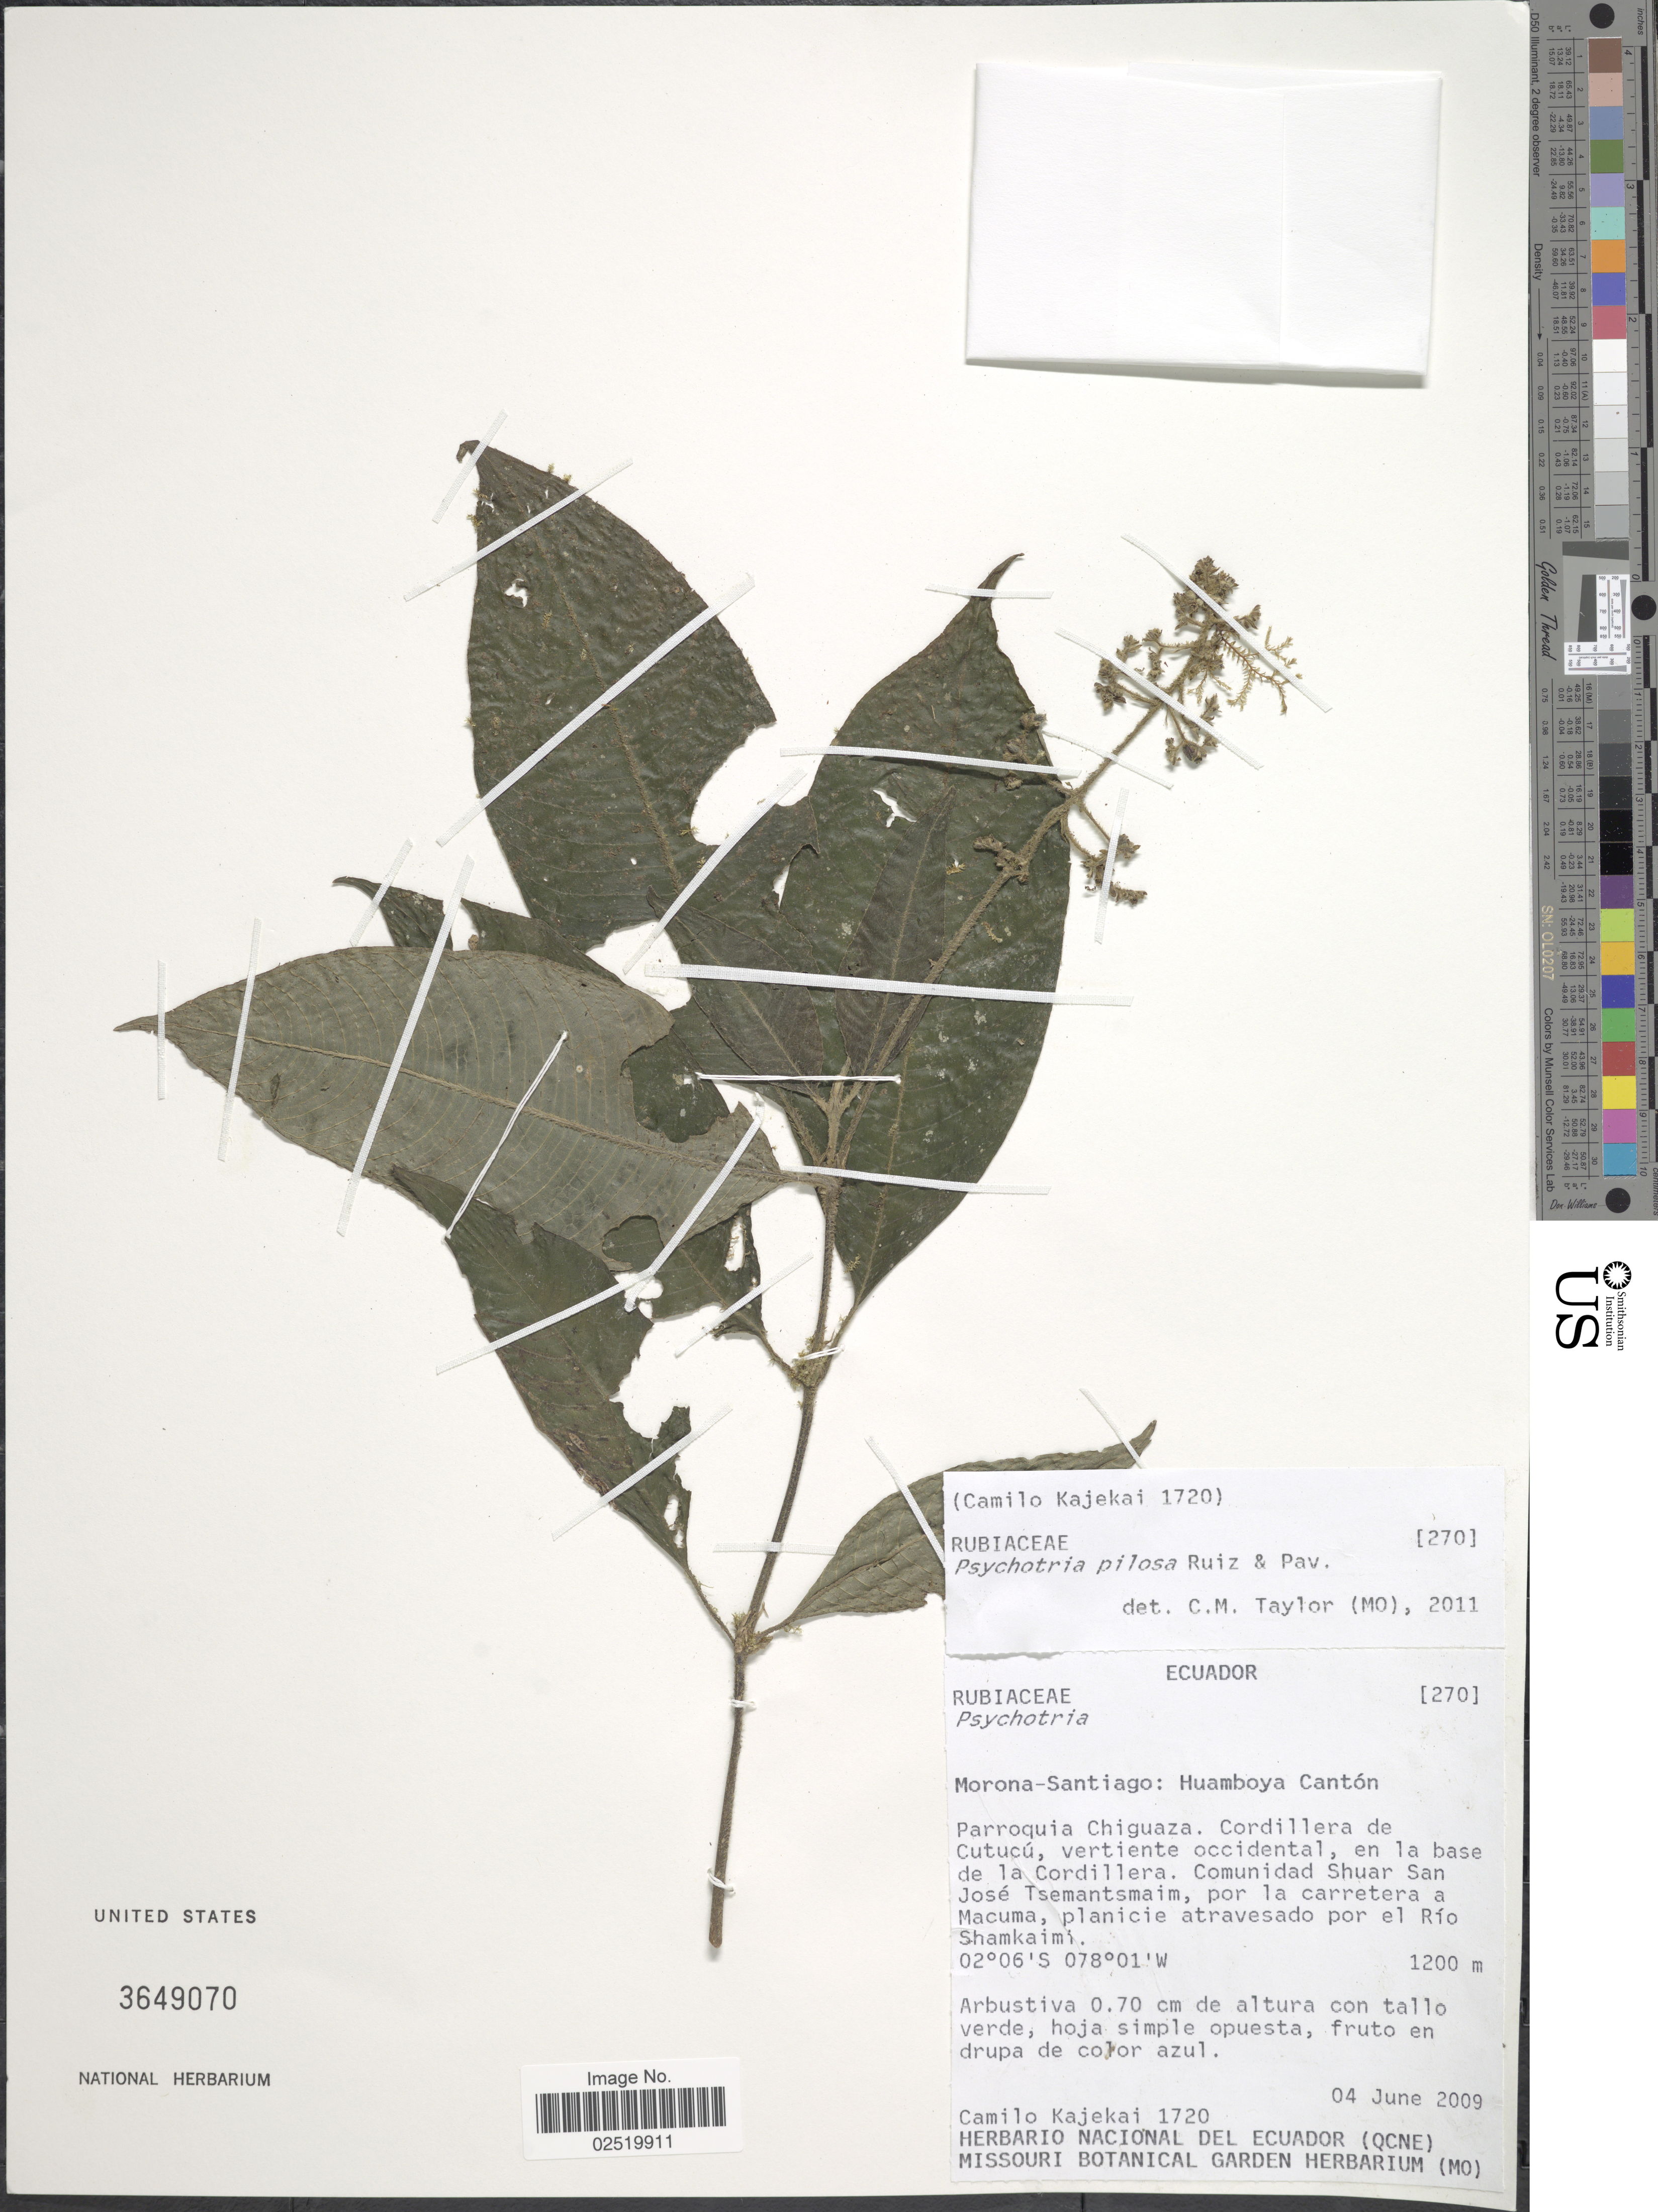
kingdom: Plantae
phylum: Tracheophyta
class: Magnoliopsida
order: Gentianales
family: Rubiaceae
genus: Psychotria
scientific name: Psychotria pilosa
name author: Ruiz & Pav.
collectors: C. Kajekai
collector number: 1720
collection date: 2009-06-04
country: Ecuador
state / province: Morona-Santiago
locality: Huamboya Canton. Parroquia Chiguaza. Cordillera de Cutucu, vertiente occidental, en la base de la Cordillera. Comunidad Shuar San Jose Tsemantsmaim, por la carretera a Macuma, planicie atravesado por el Rio Shamkaimi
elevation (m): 1200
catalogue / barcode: US 3649070